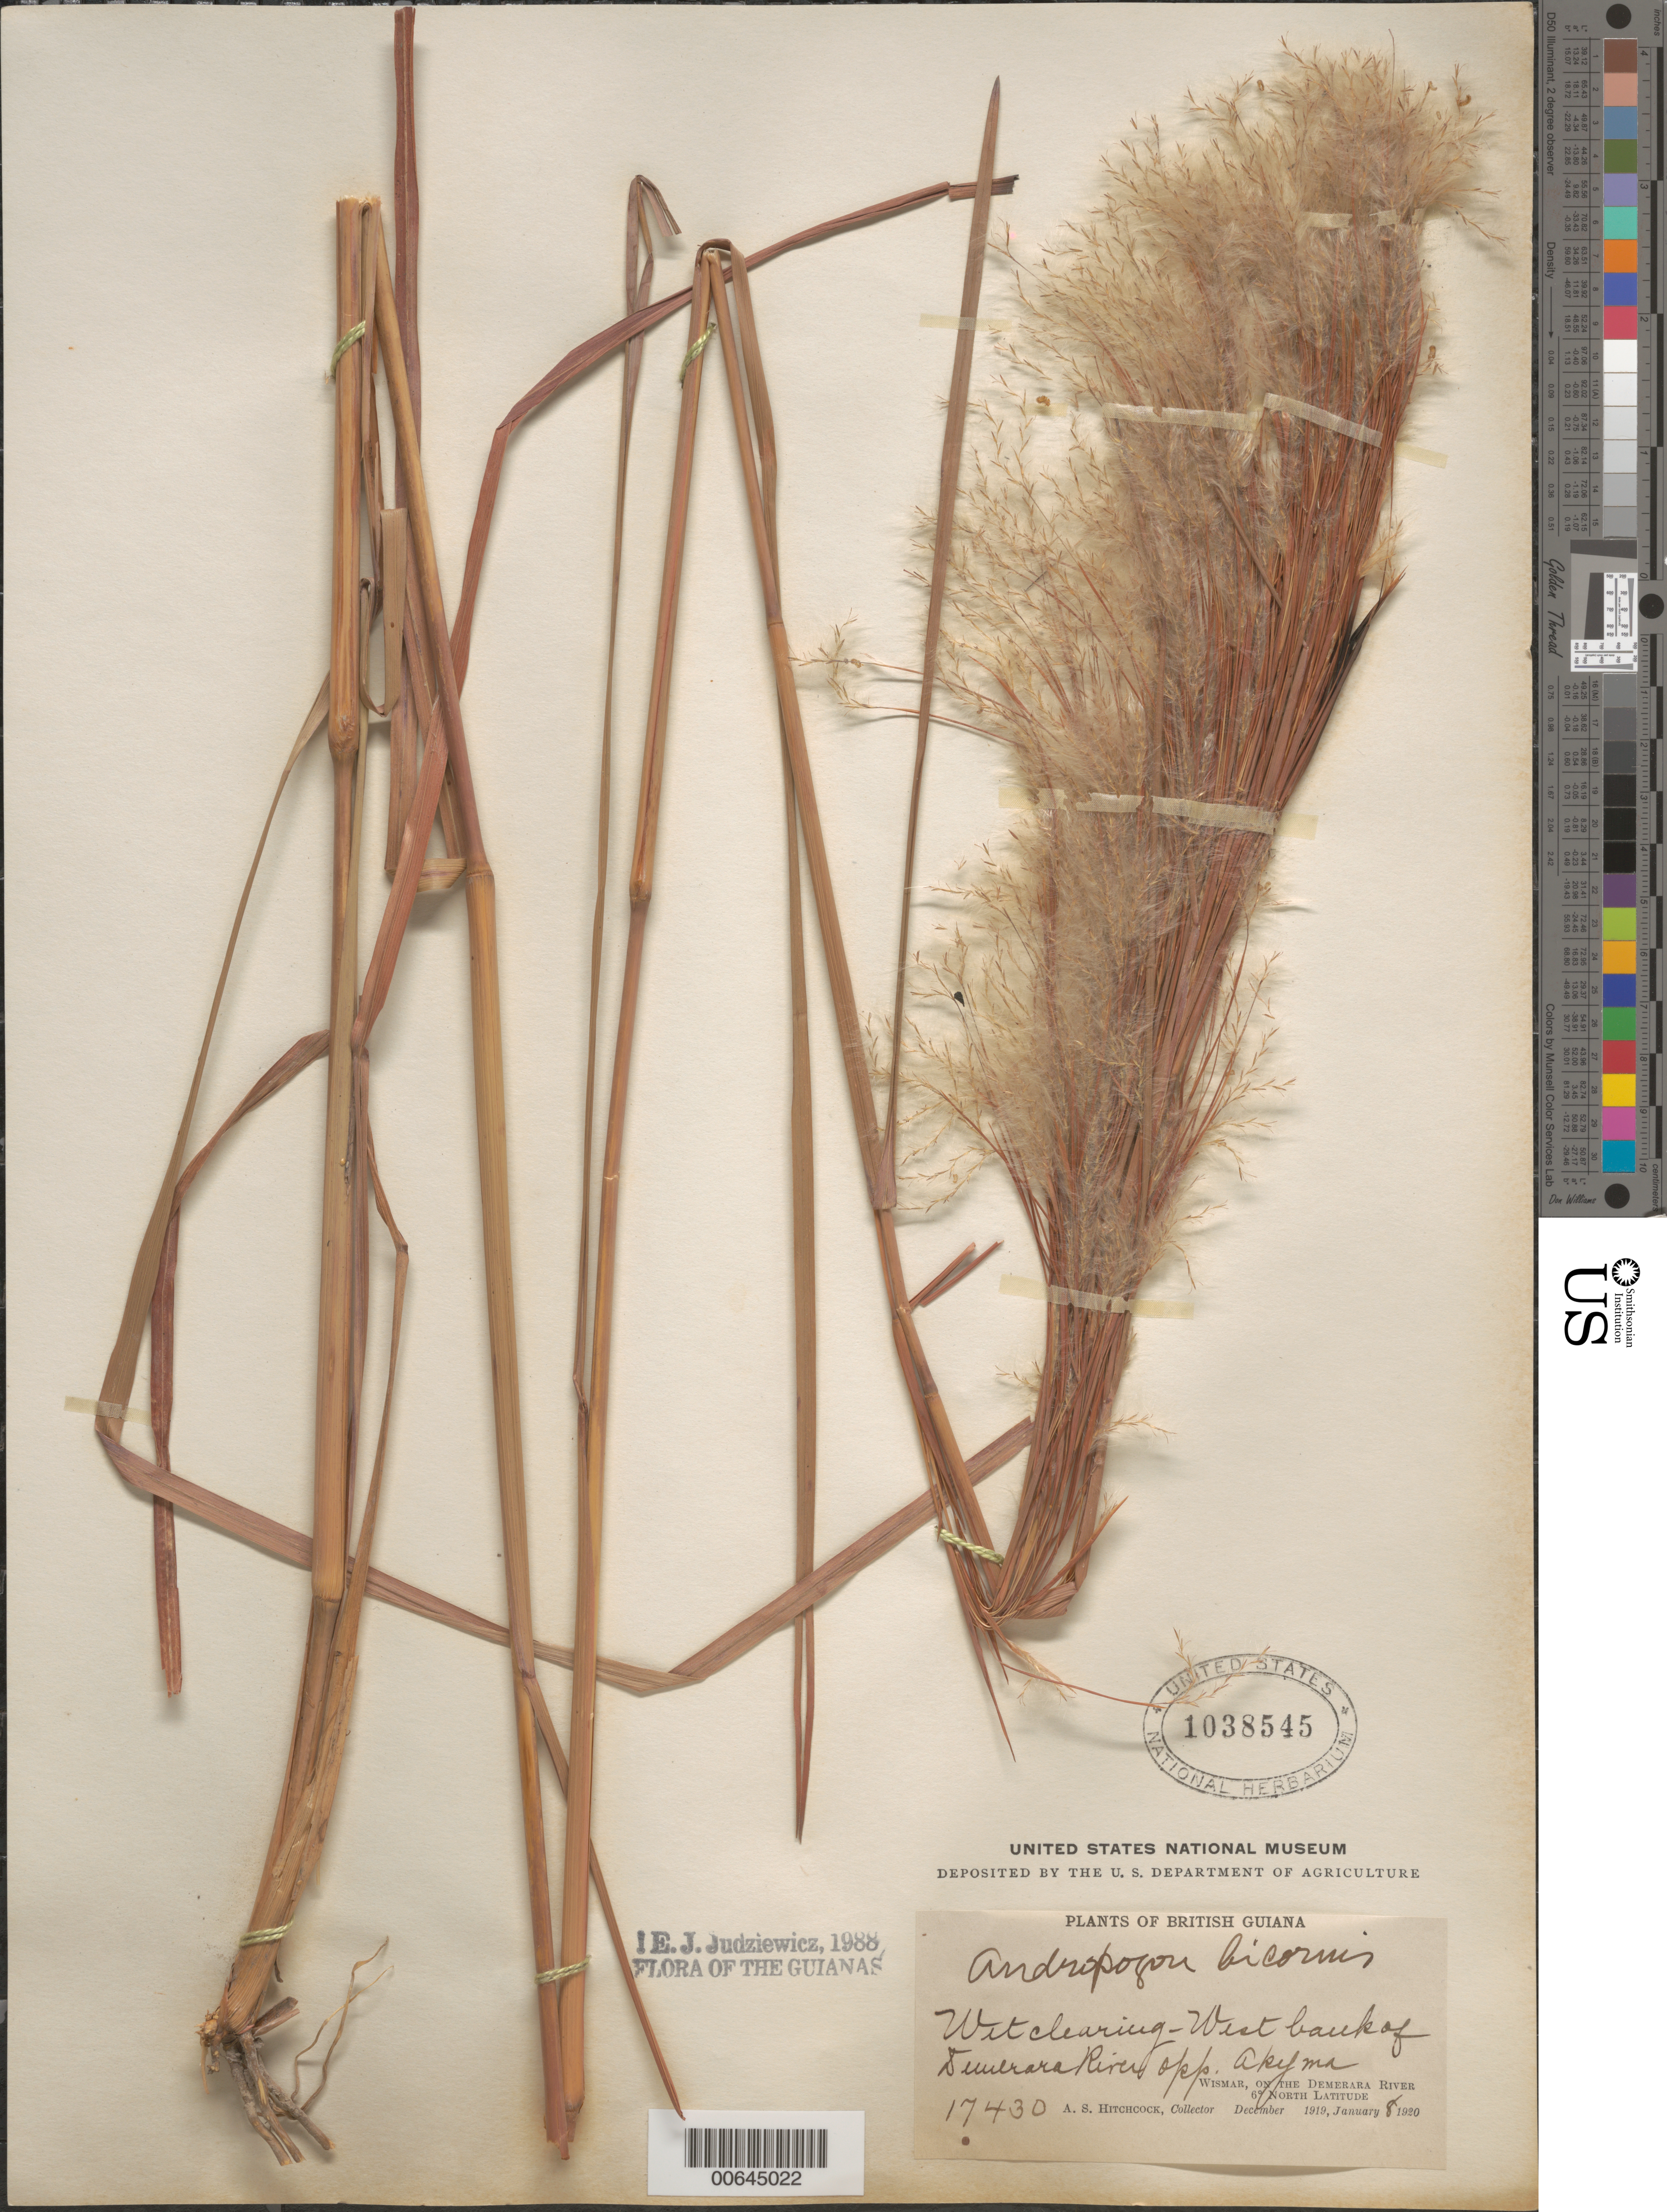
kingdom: Plantae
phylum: Tracheophyta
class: Liliopsida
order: Poales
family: Poaceae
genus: Andropogon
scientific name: Andropogon bicornis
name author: L.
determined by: Judziewicz, E. J.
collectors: A. S. Hitchcock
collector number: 17430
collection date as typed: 8-Jan-20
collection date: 1920-01-08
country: Guyana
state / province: U. Demerara-Berbice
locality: Penal Settlement, on W side of Essequibo River W bank of Demerara River, opp. Akyma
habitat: Wet clearing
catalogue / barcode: US 1038545